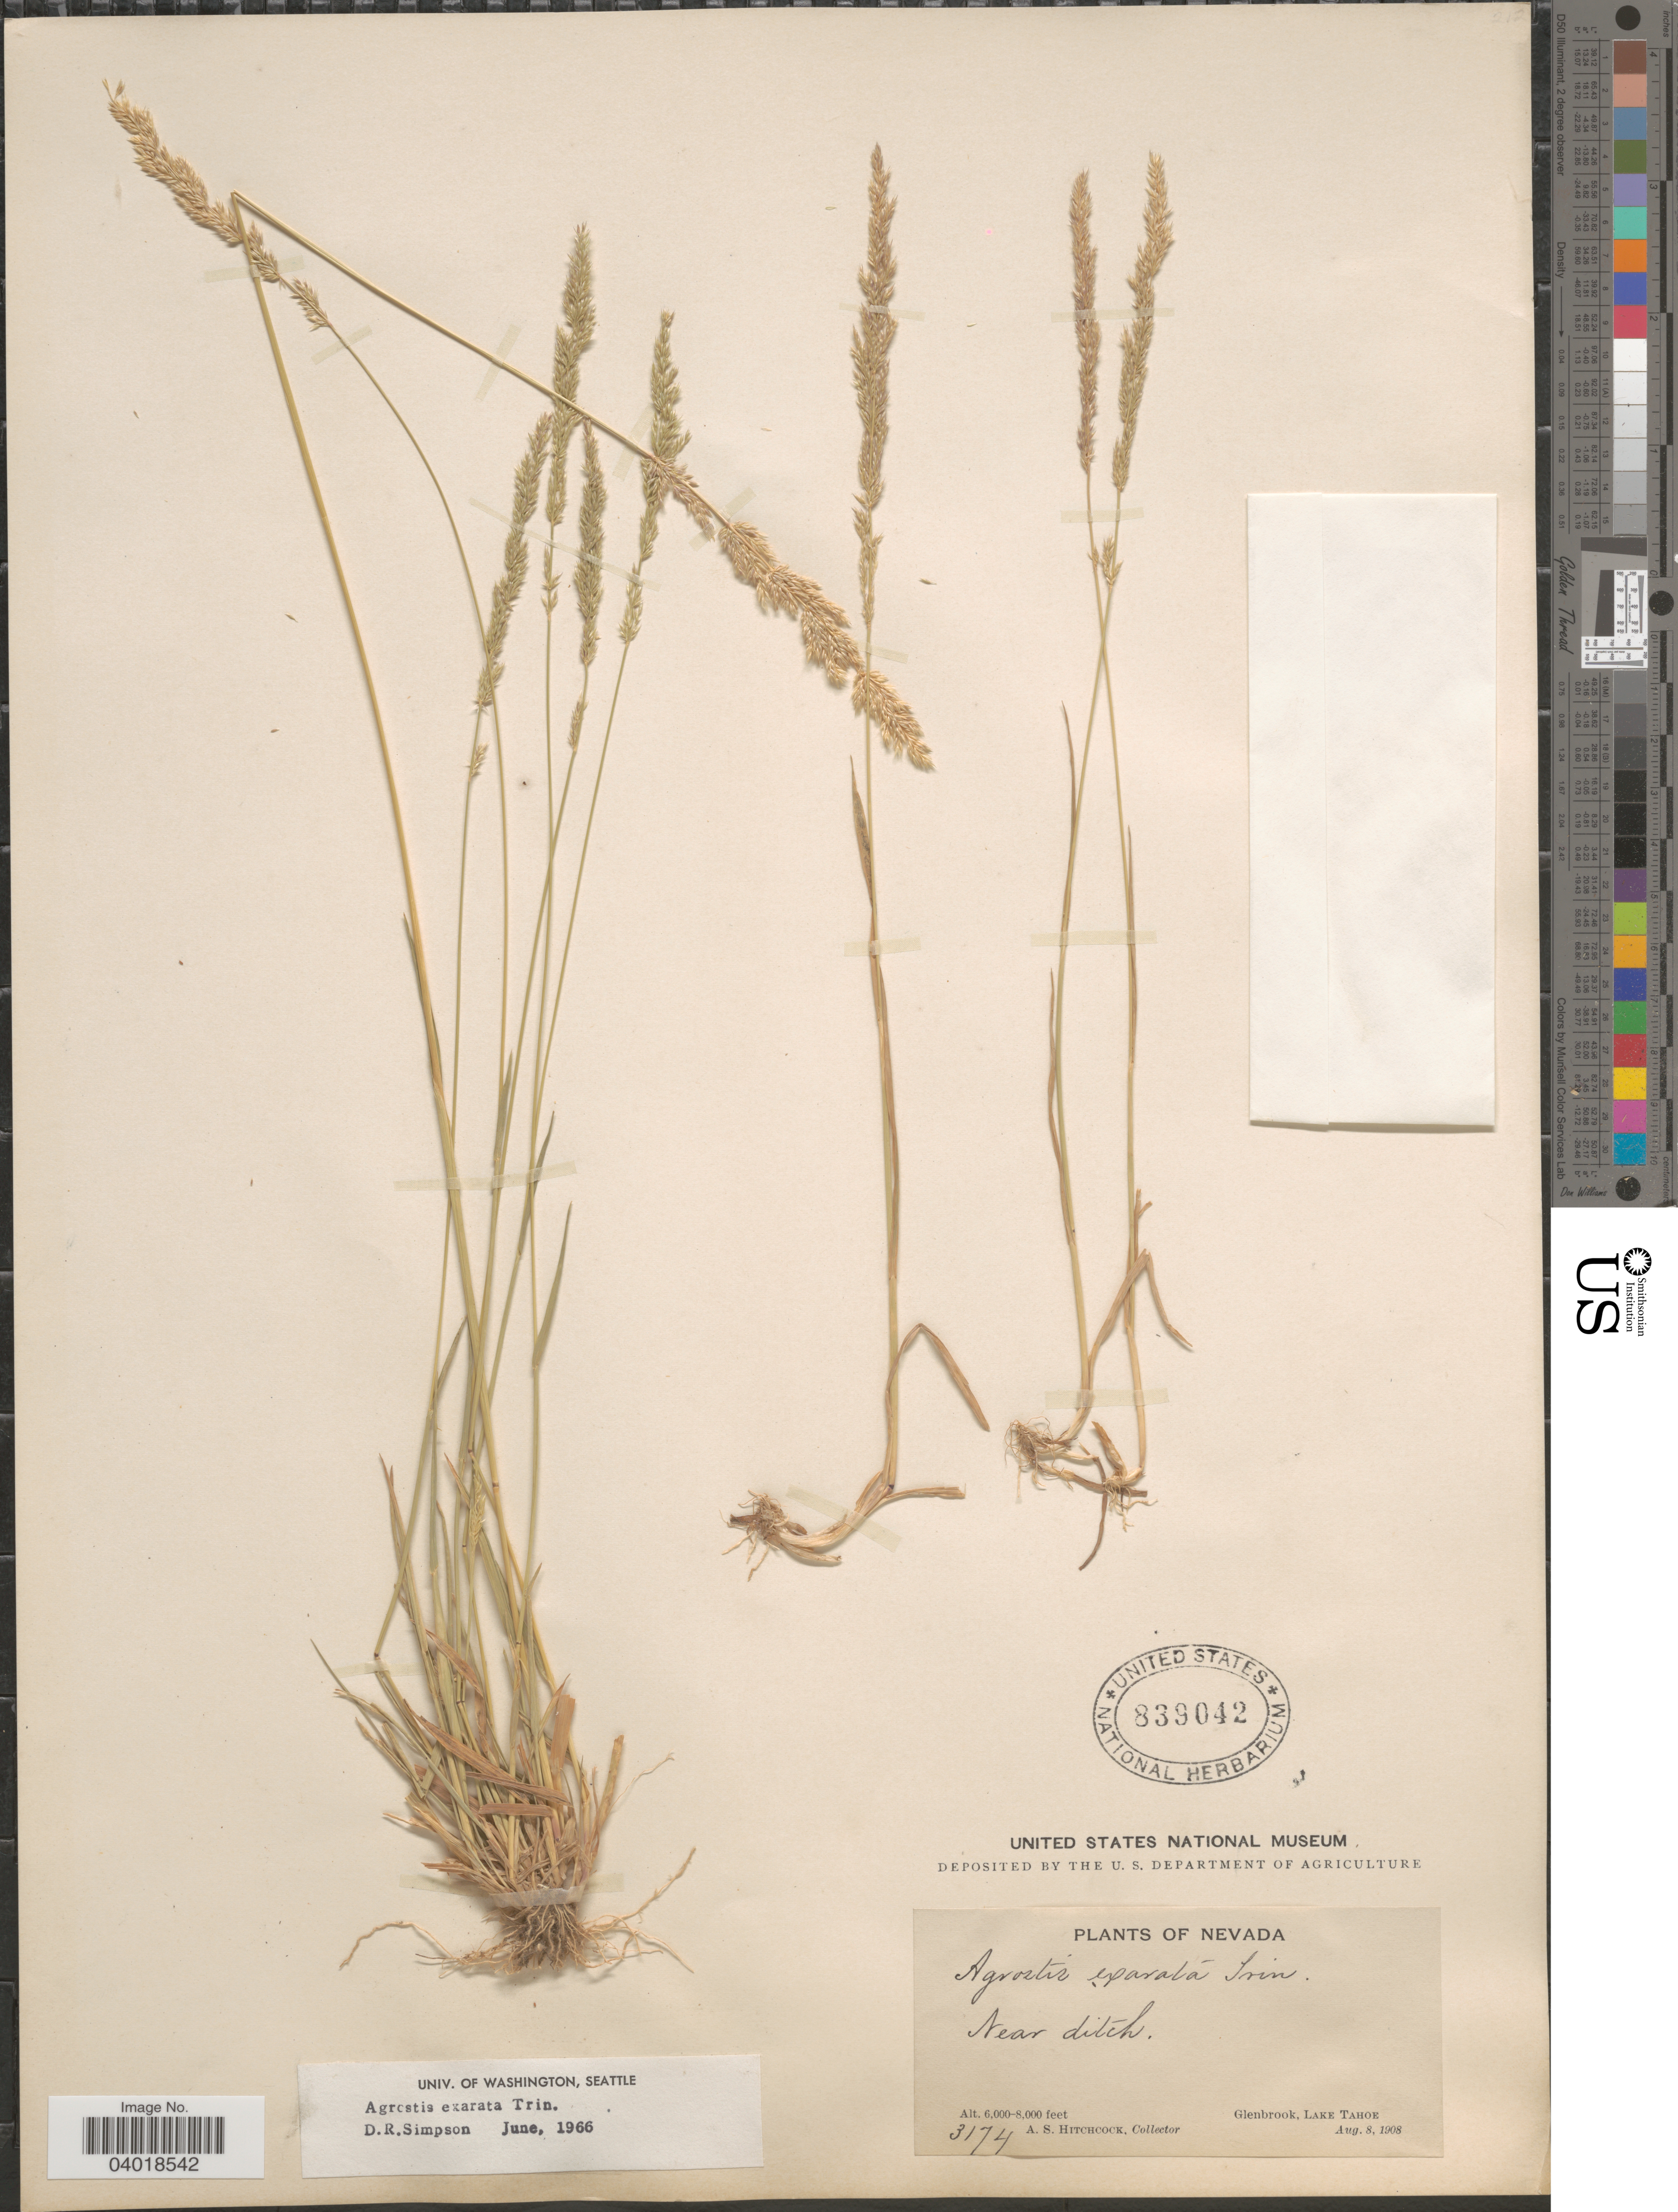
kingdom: Plantae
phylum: Tracheophyta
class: Liliopsida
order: Poales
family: Poaceae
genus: Agrostis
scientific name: Agrostis exarata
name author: Trin.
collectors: A. S. Hitchcock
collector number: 3174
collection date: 1908-08-08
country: United States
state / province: Nevada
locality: Glenbrook, Lake Tahoe.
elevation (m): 1829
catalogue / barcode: US 839042